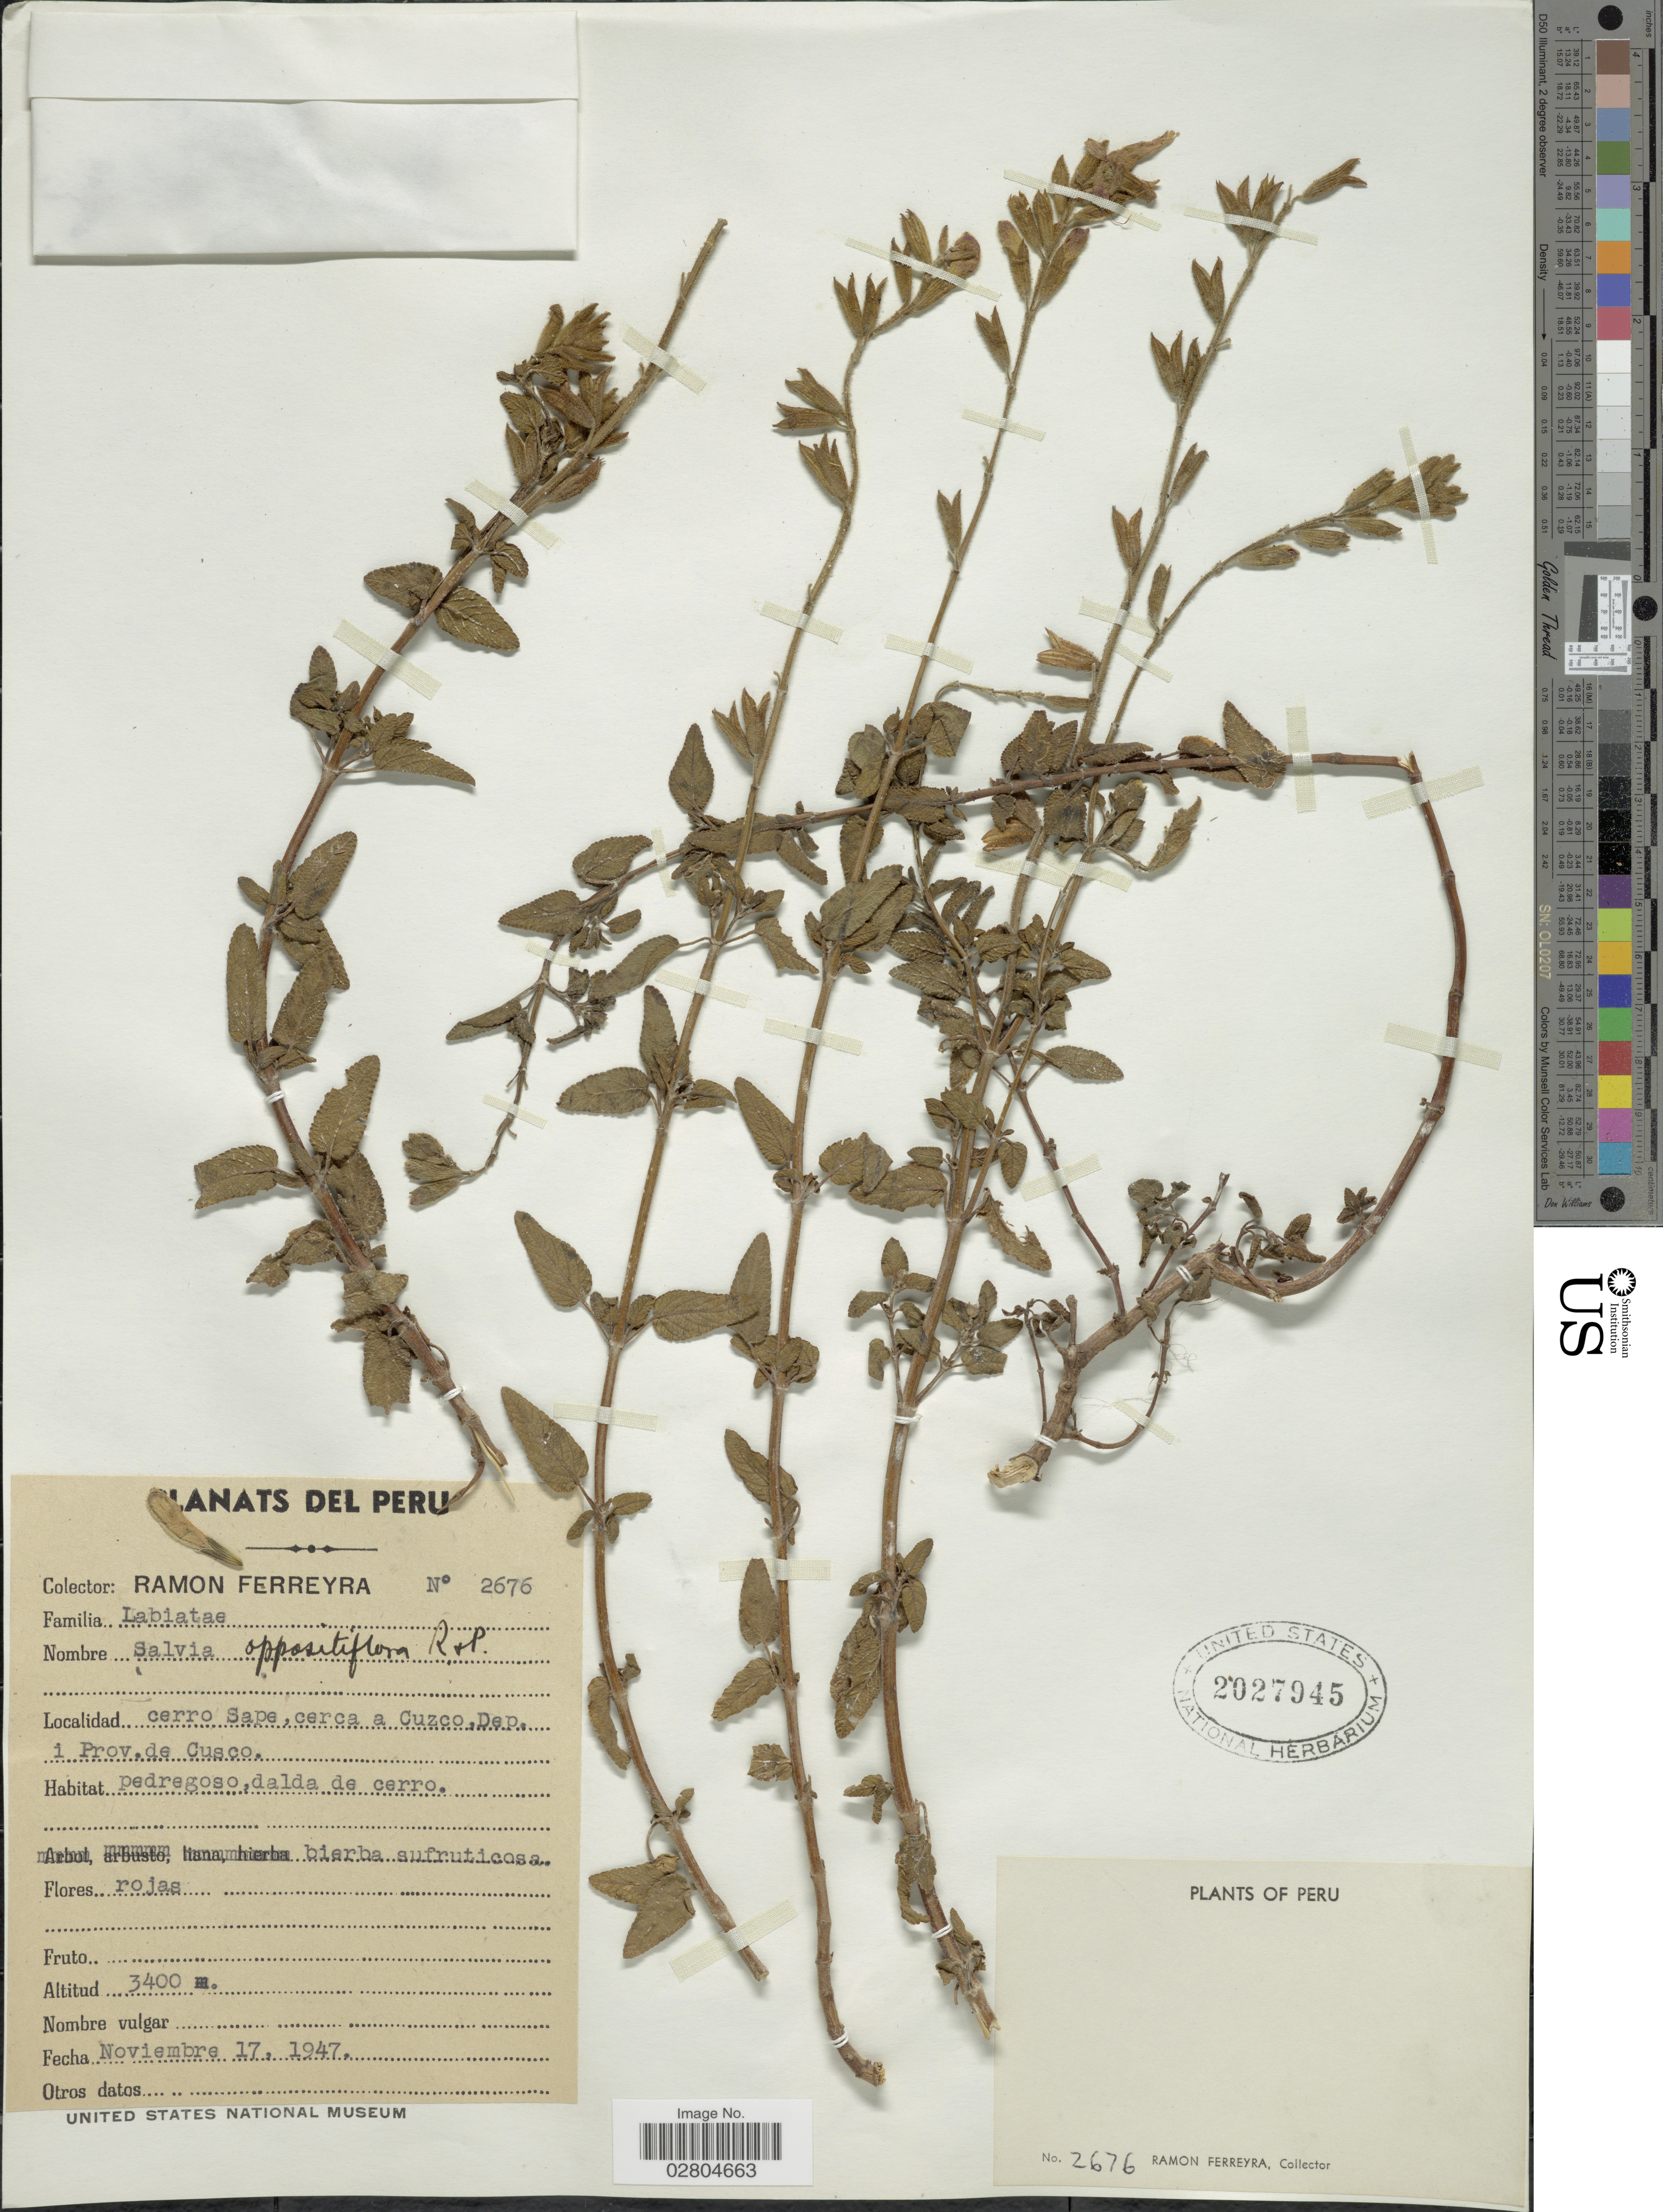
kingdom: Plantae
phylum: Tracheophyta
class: Magnoliopsida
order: Lamiales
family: Lamiaceae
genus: Salvia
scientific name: Salvia oppositiflora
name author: Ruiz & Pav.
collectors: R. A. Ferreyra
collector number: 2676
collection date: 1947-11-17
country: Peru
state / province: Cusco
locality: Cerro Sape, cerca a Cuzco. Dep. i Prov. de Cusco.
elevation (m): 3400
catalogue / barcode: US 2027945